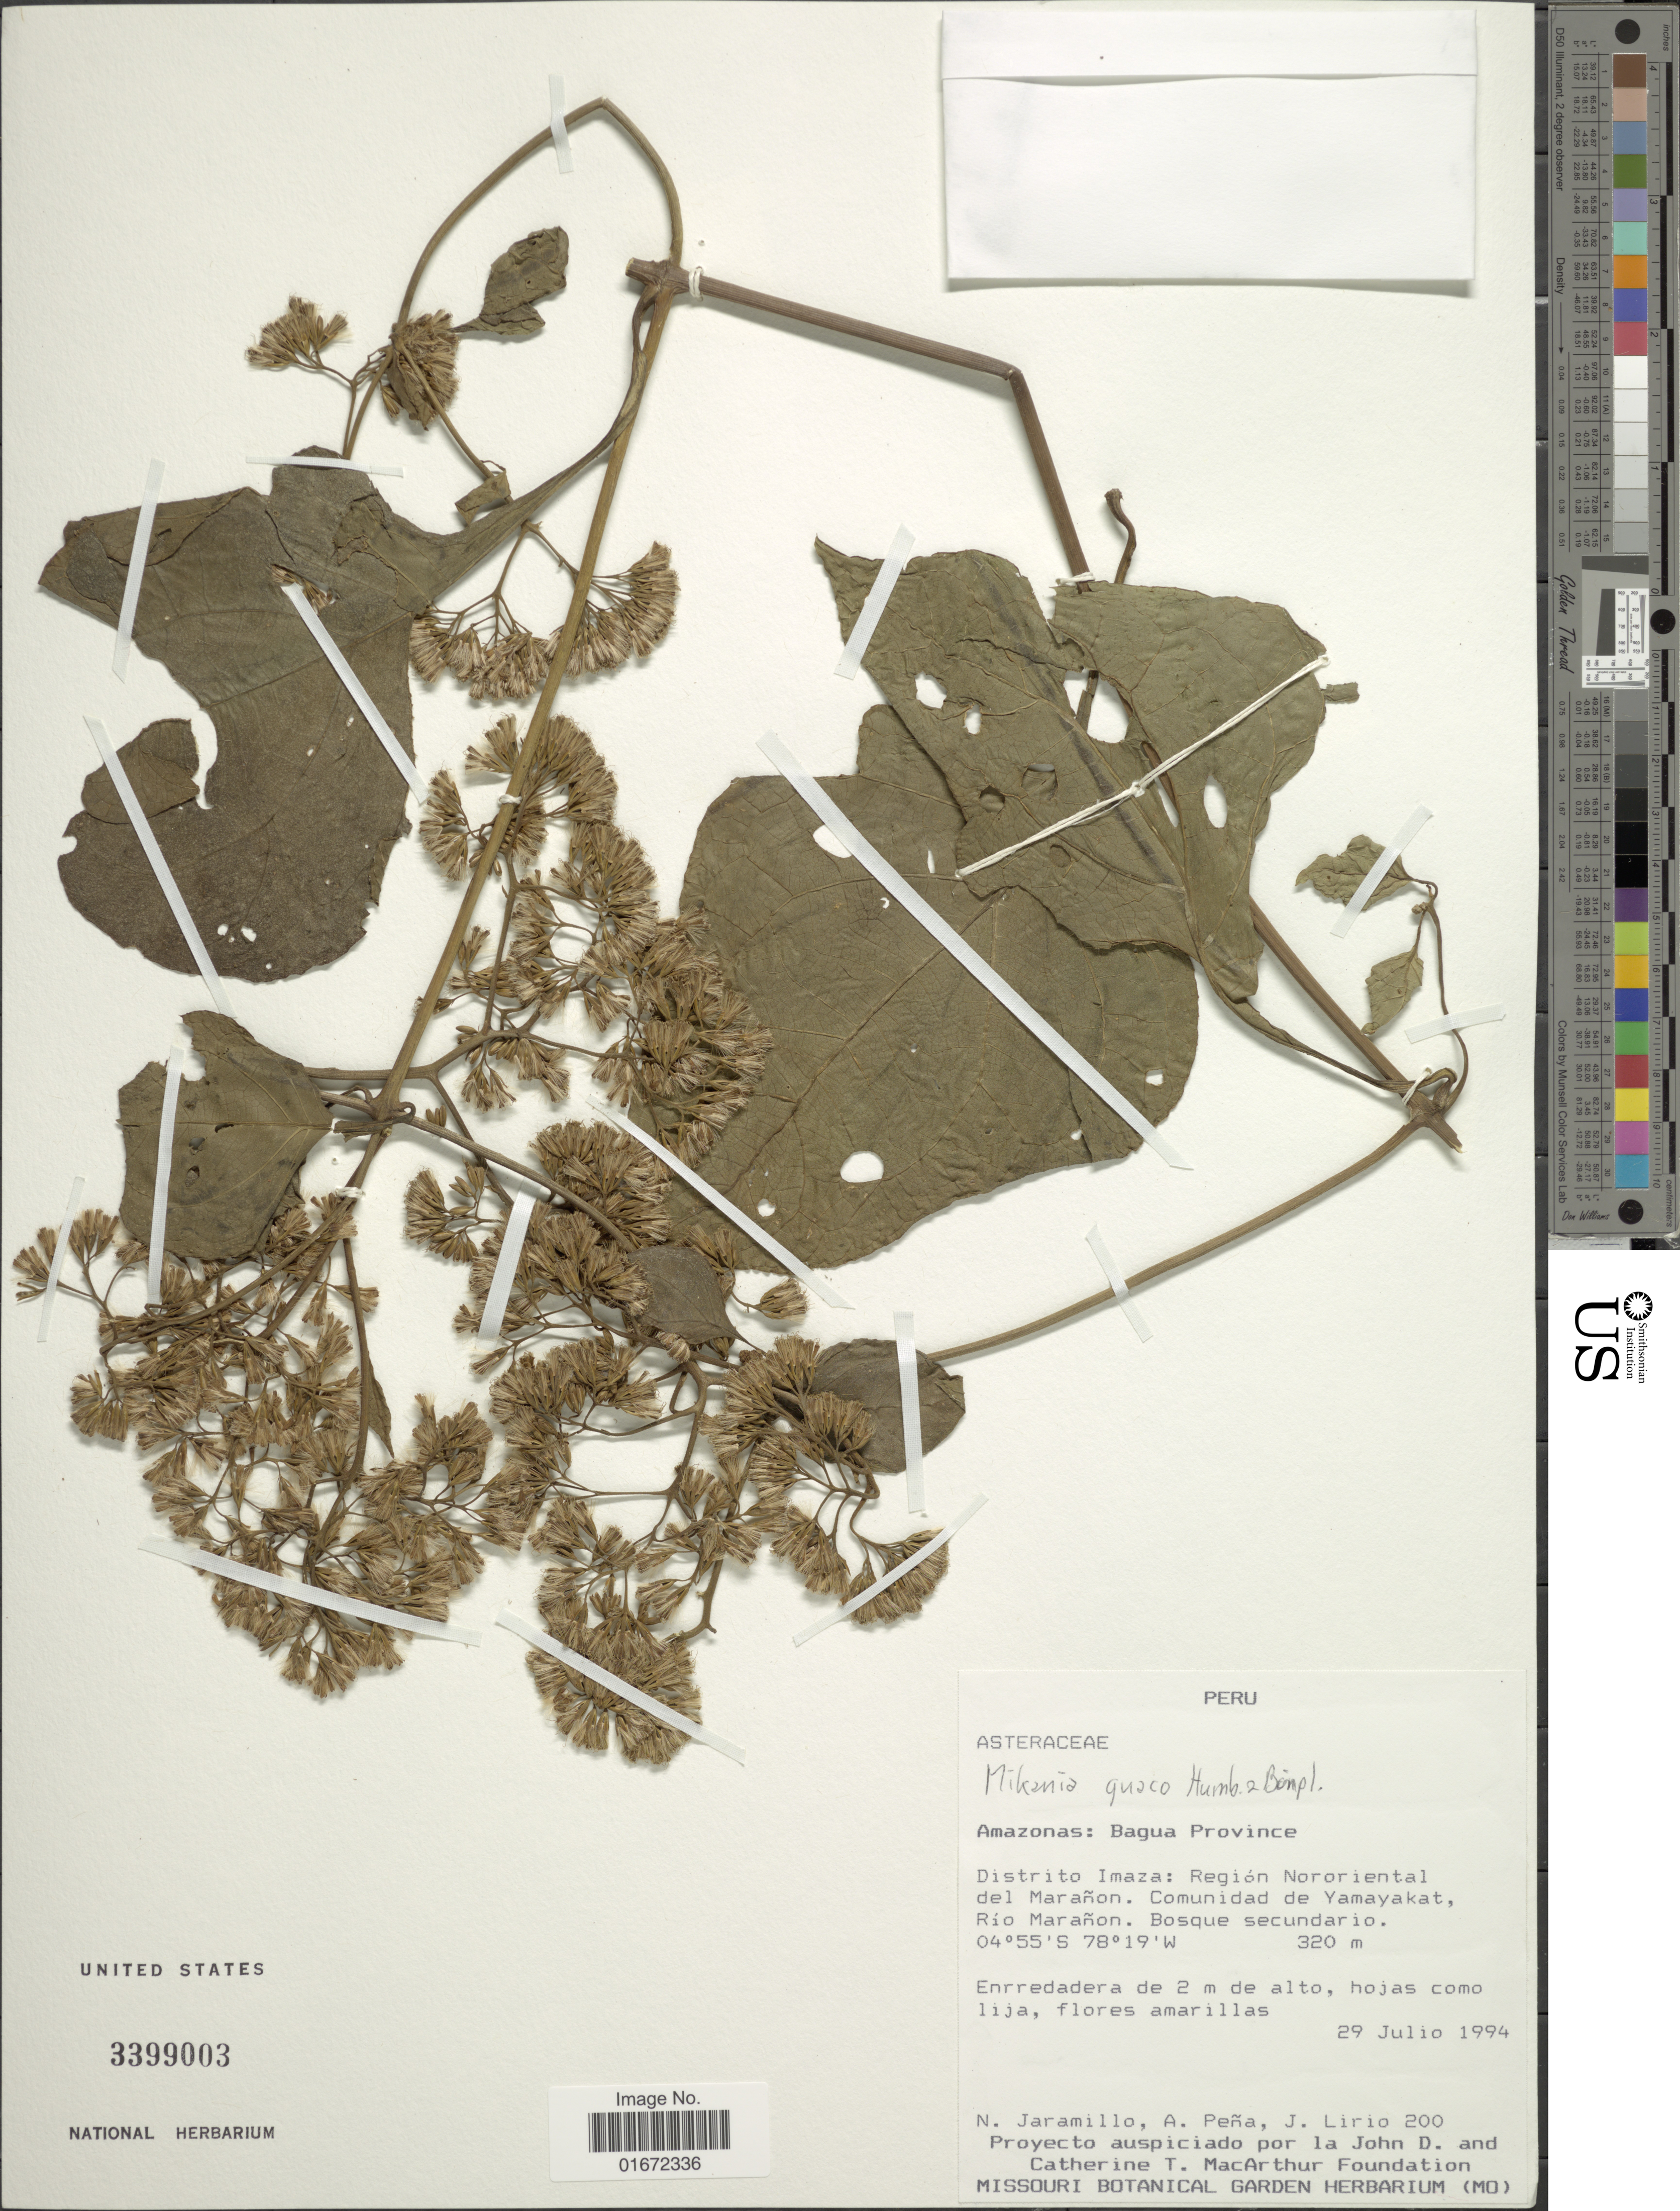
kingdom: Plantae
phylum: Tracheophyta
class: Magnoliopsida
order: Asterales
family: Asteraceae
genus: Mikania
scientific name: Mikania guaco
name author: Humb. & Bonpl.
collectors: N. Jaramillo, A. Peña & E. J. Lirio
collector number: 200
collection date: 1994-07-29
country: Peru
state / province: Amazonas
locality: Amazonas: Bagua Province. Distrito Imaza: Región Nororiental del Marañon. Comunidad de Yamayakat, Rio Marañon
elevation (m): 320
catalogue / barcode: US 3399003